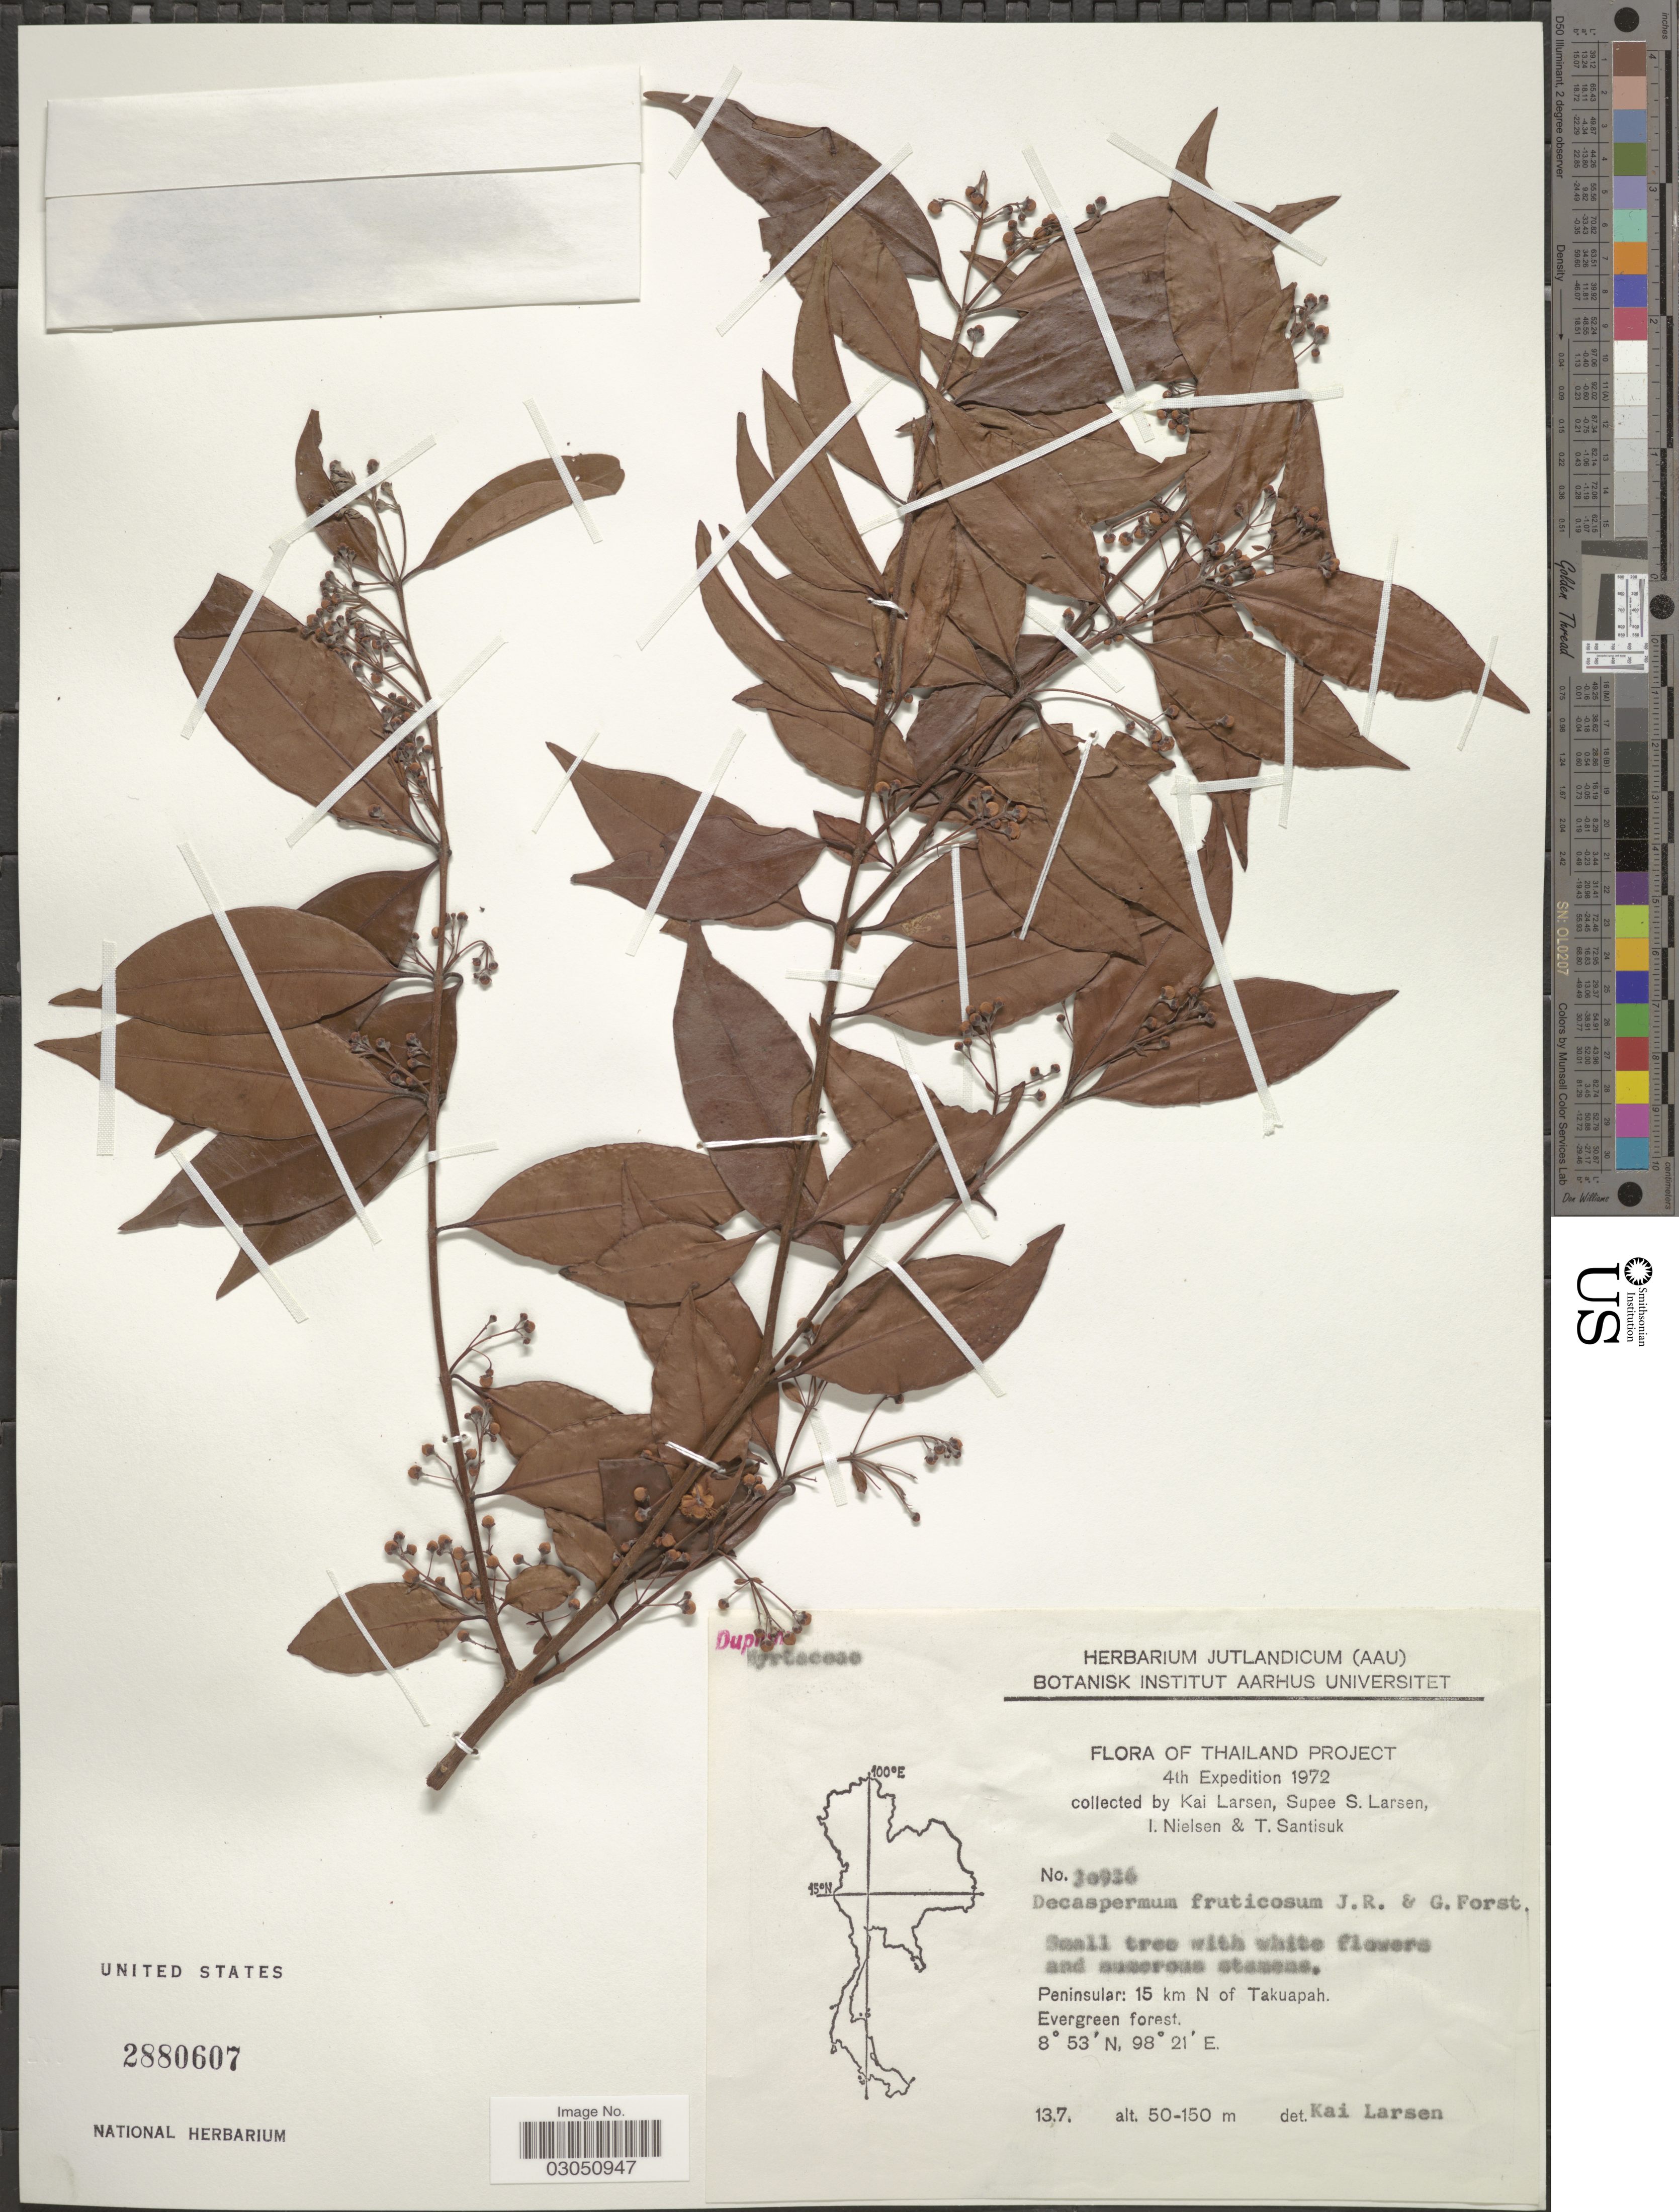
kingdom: Plantae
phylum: Tracheophyta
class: Magnoliopsida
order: Myrtales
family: Myrtaceae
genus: Decaspermum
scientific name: Decaspermum gracilentum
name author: (Hance) Merr. & L.M. Perry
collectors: K. Larsen, S. Larsen, I. Nielsen & T. Santisuk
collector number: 30926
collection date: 1972-07-13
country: Thailand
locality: Peninsular: 15 km N of Takuapah. Evergreen forest.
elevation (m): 50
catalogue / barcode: US 2880607